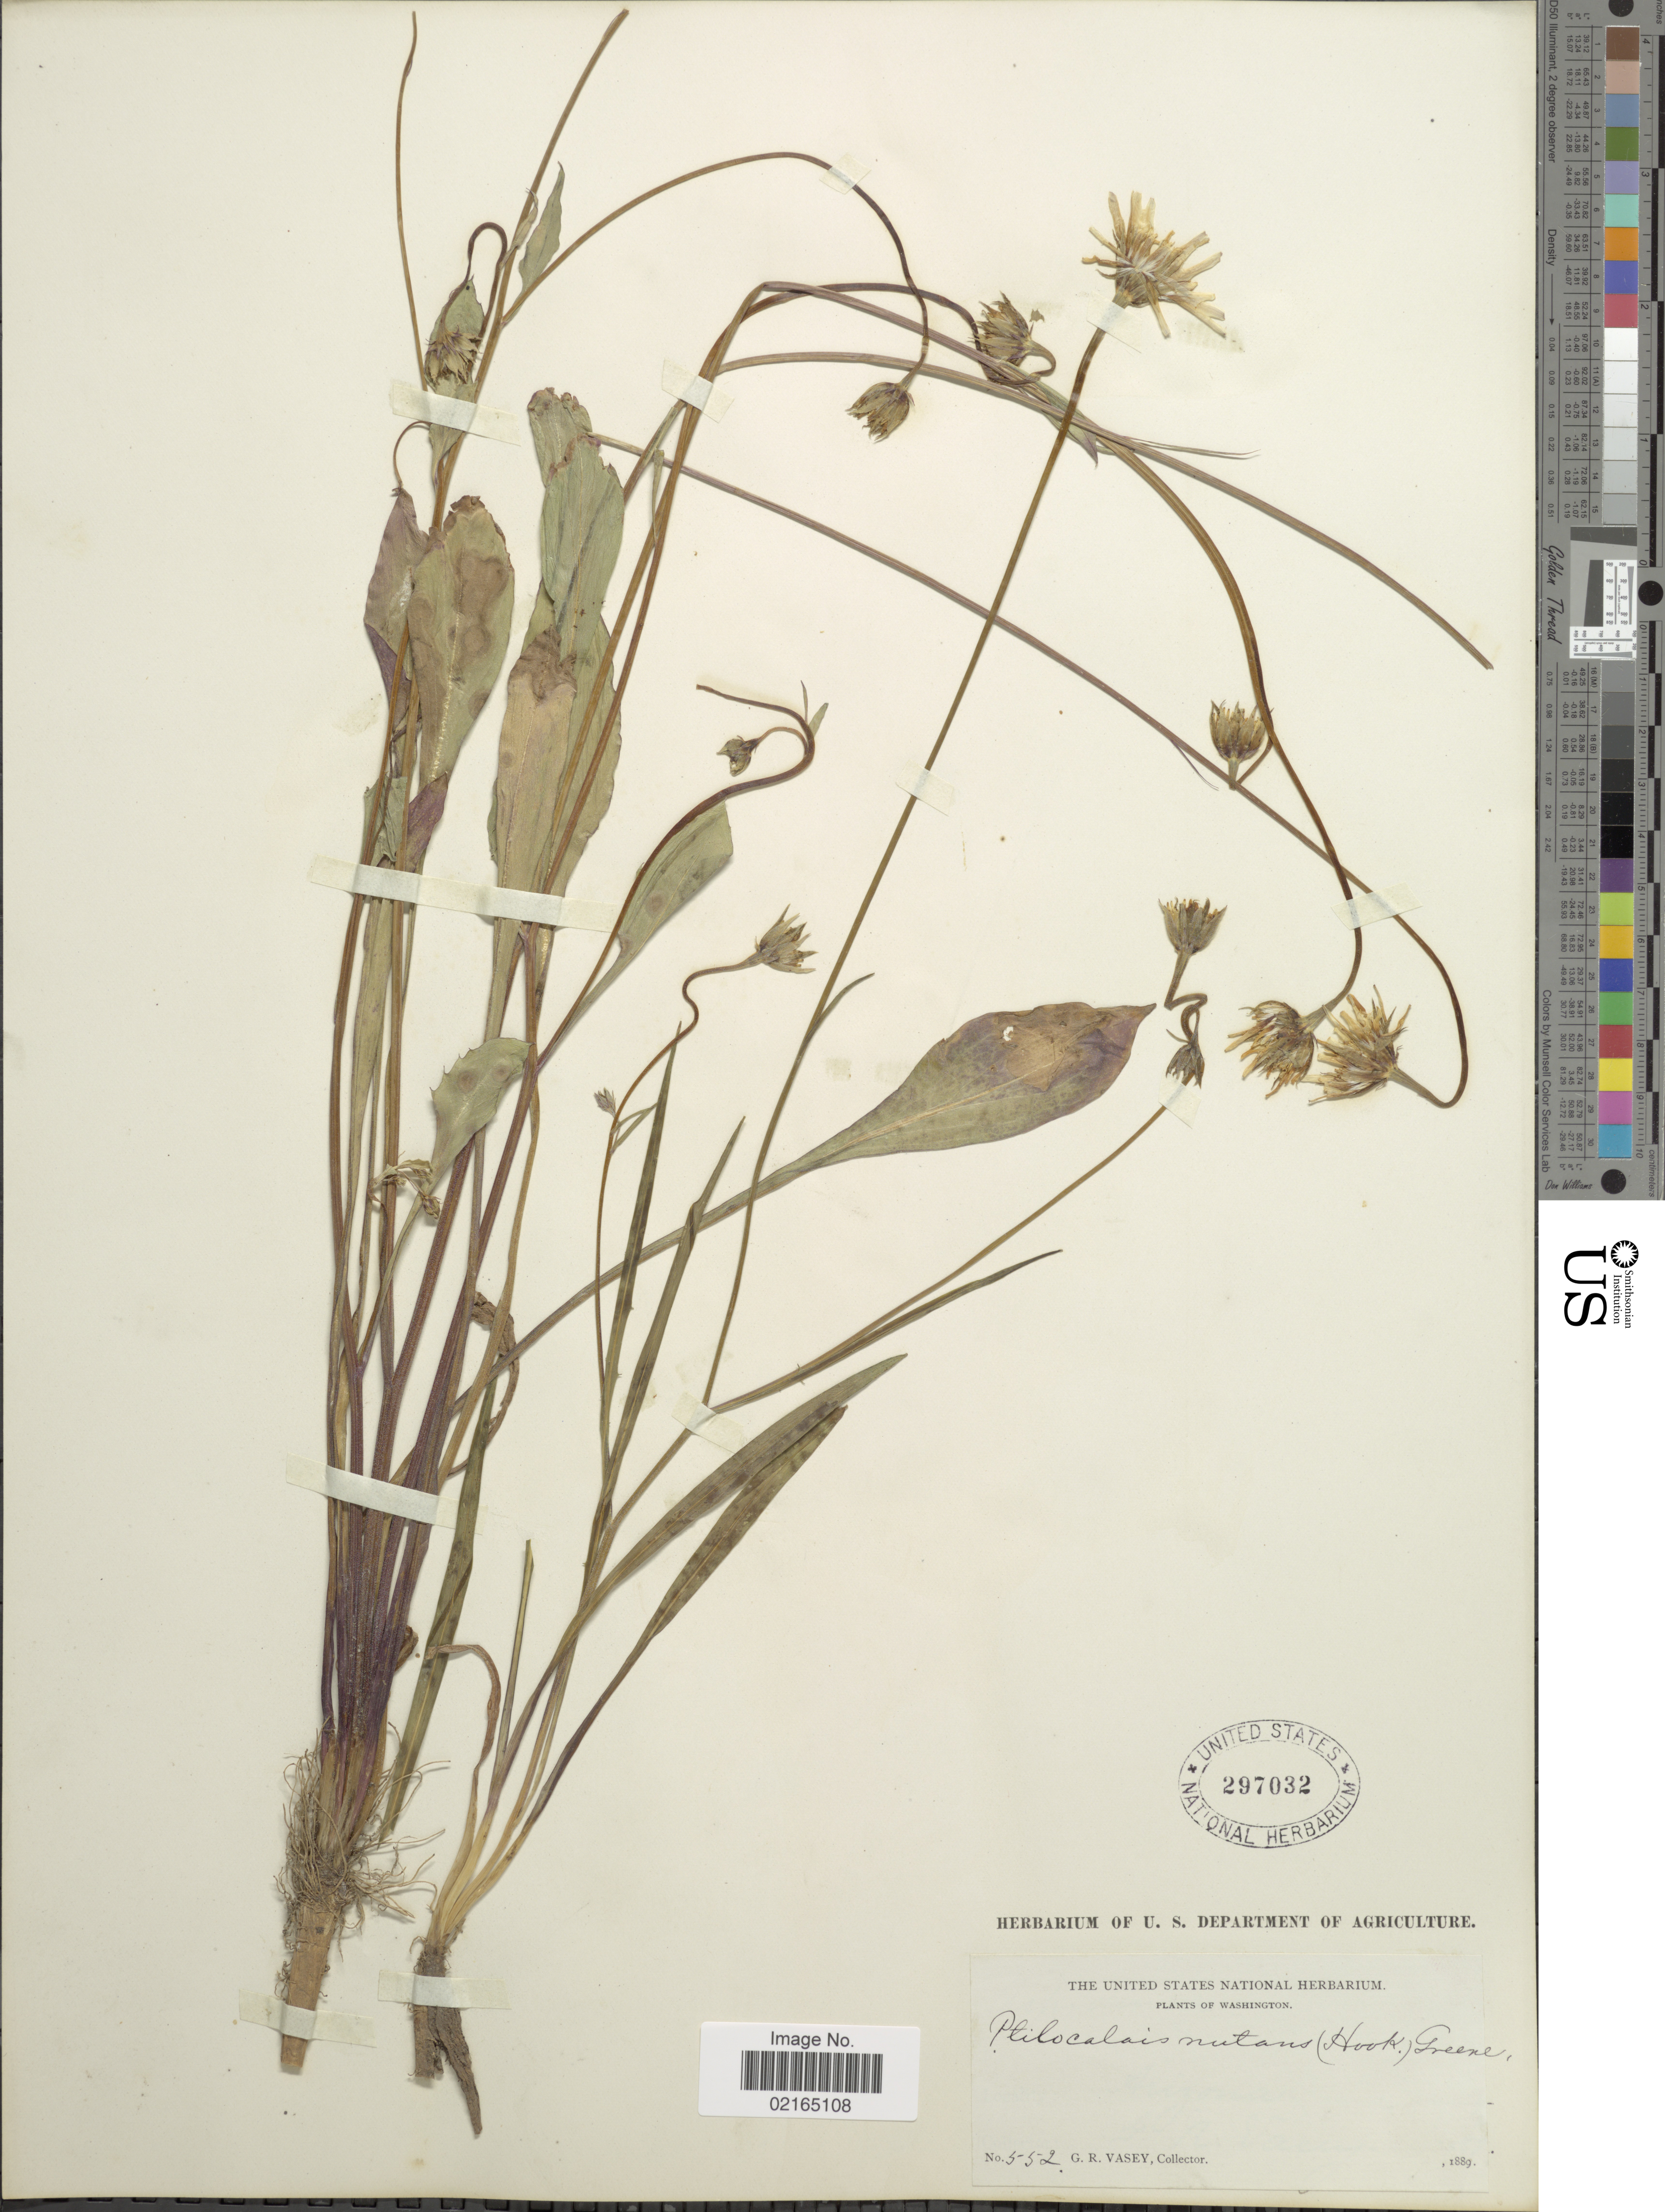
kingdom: Plantae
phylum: Tracheophyta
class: Magnoliopsida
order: Asterales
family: Asteraceae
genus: Microseris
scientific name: Microseris nutans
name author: (Hook.) Sch. Bip.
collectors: G. R. Vasey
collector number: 552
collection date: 1889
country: United States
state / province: Washington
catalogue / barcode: US 297032